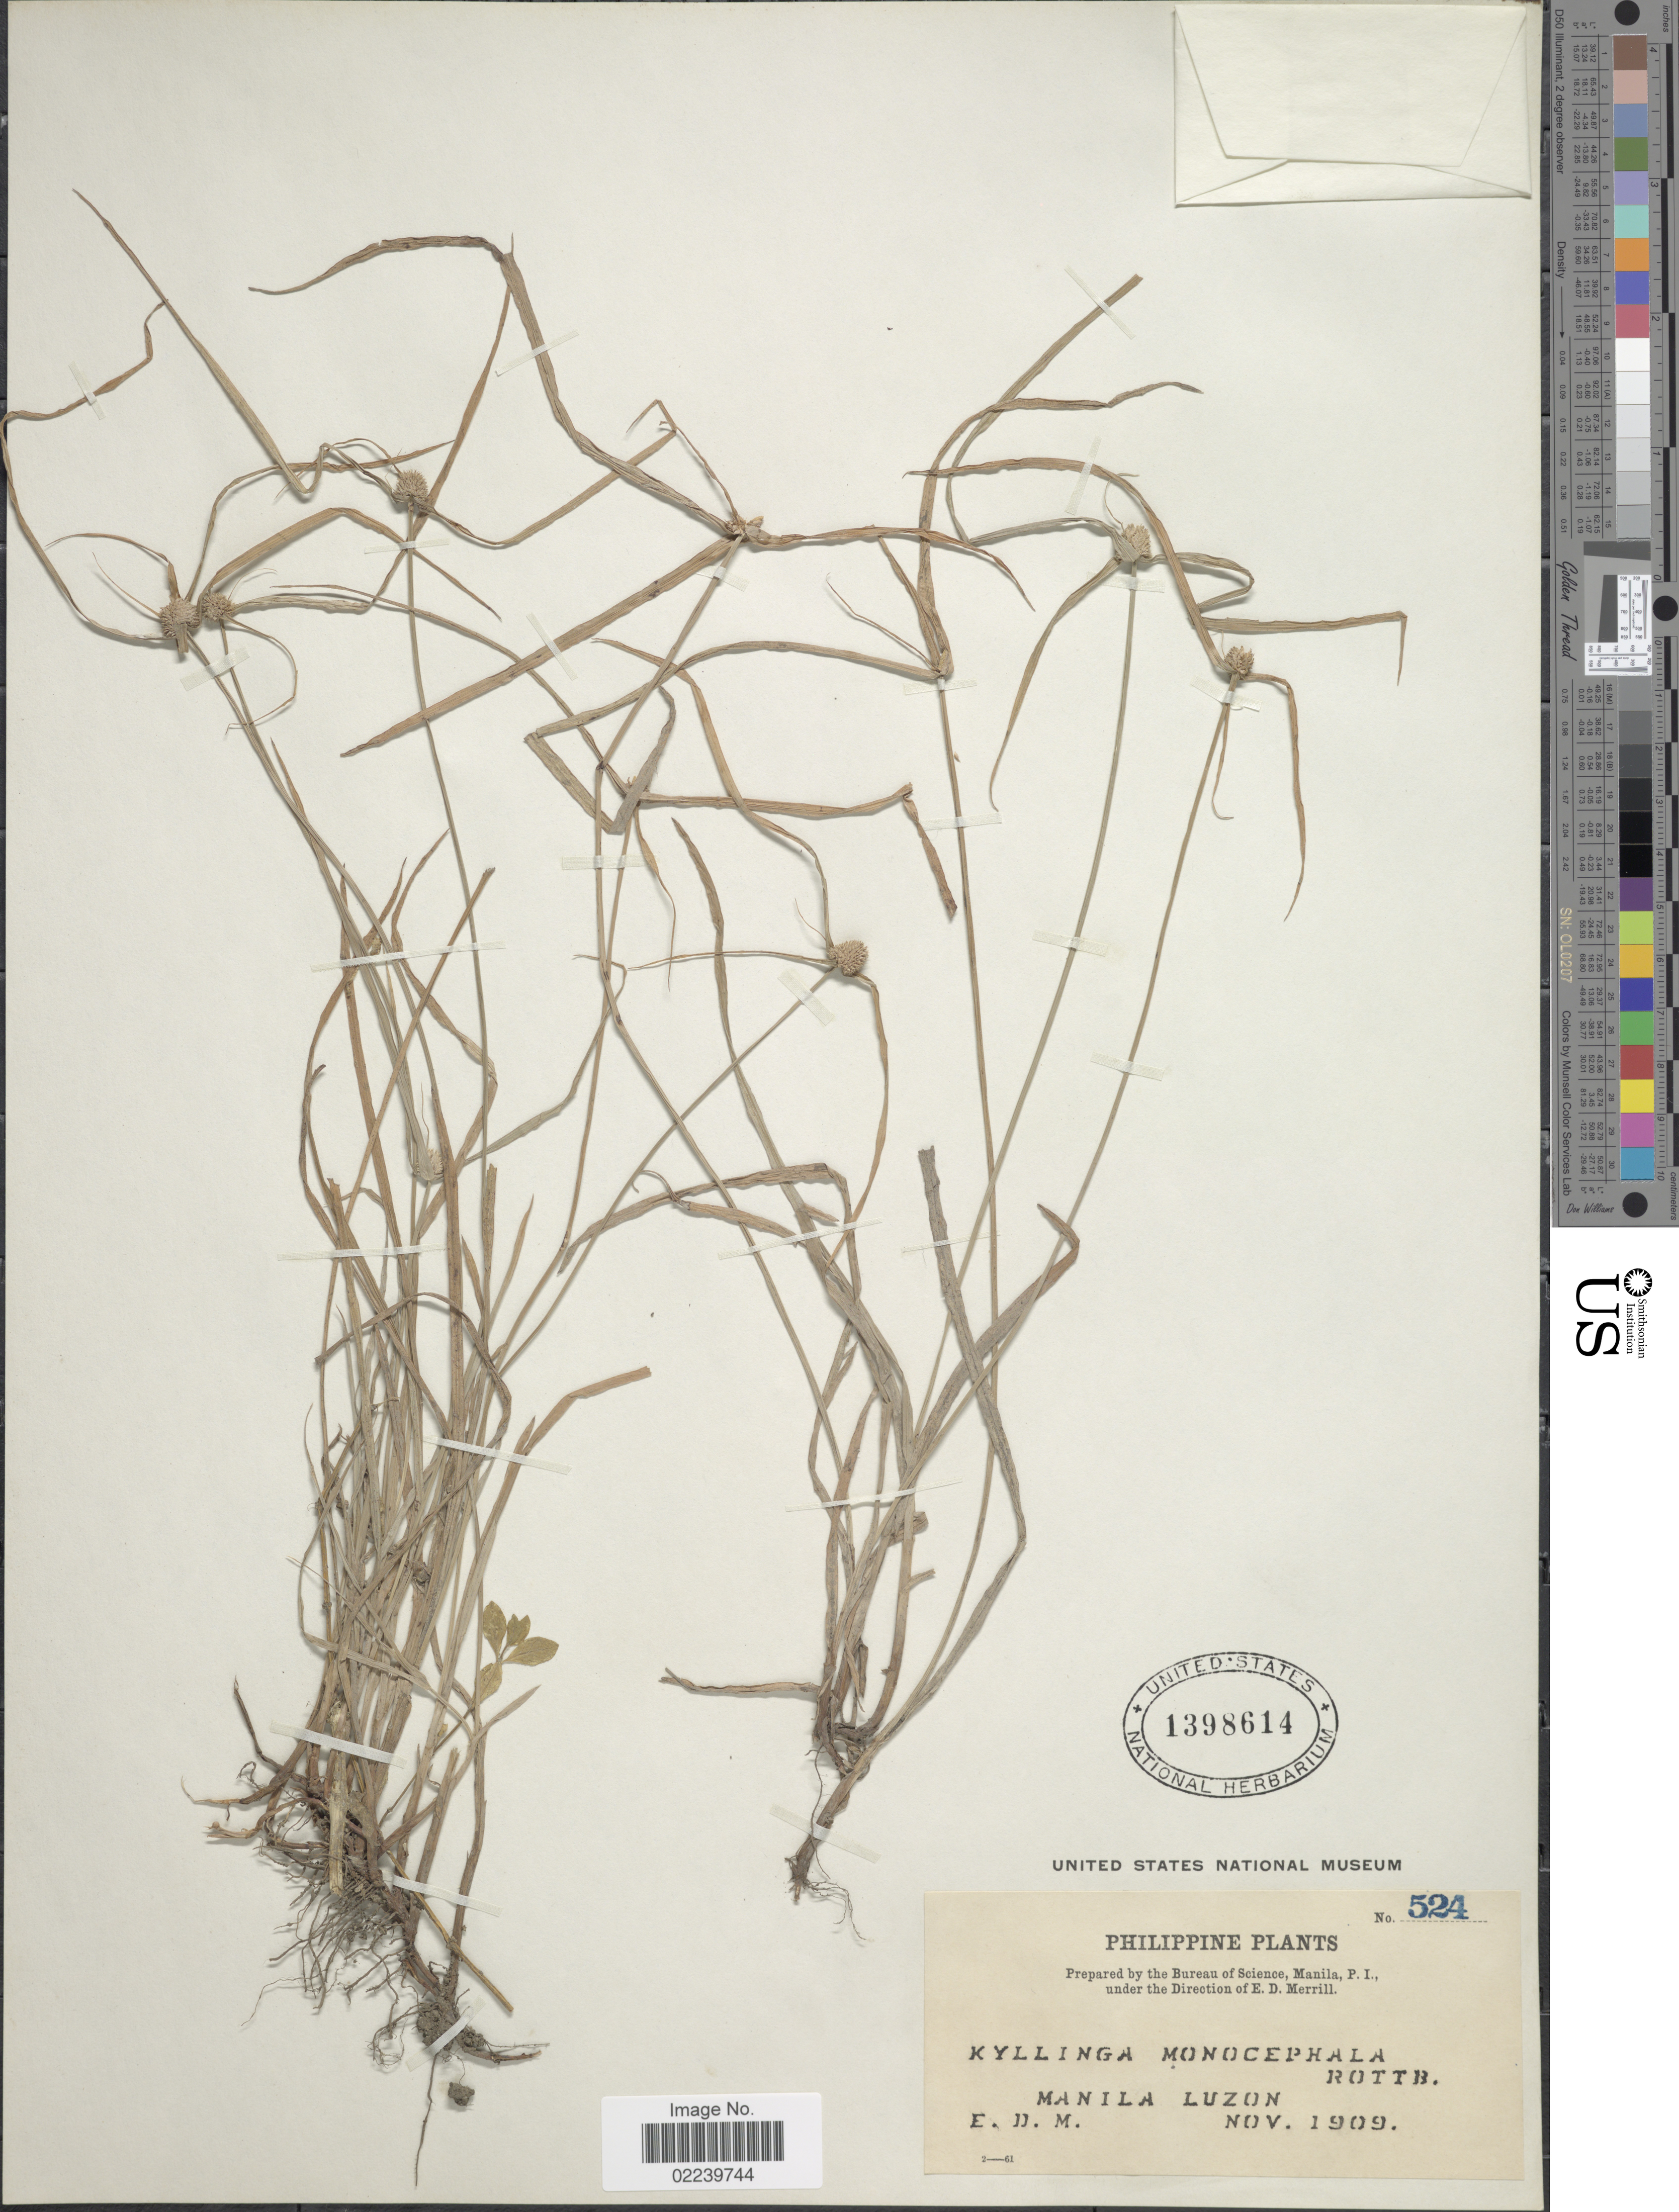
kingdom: Plantae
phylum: Tracheophyta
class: Liliopsida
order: Poales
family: Cyperaceae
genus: Cyperus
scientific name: Cyperus mindorensis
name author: (Steud.) Huygh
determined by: Strong, M. T., (US), Smithsonian Institution - National Museum of Natural History (UNITED STATES)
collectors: E. D. Merrill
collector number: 524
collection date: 1909-11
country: Philippines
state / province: National Capital Region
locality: Manila, Luzon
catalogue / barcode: US 1398614